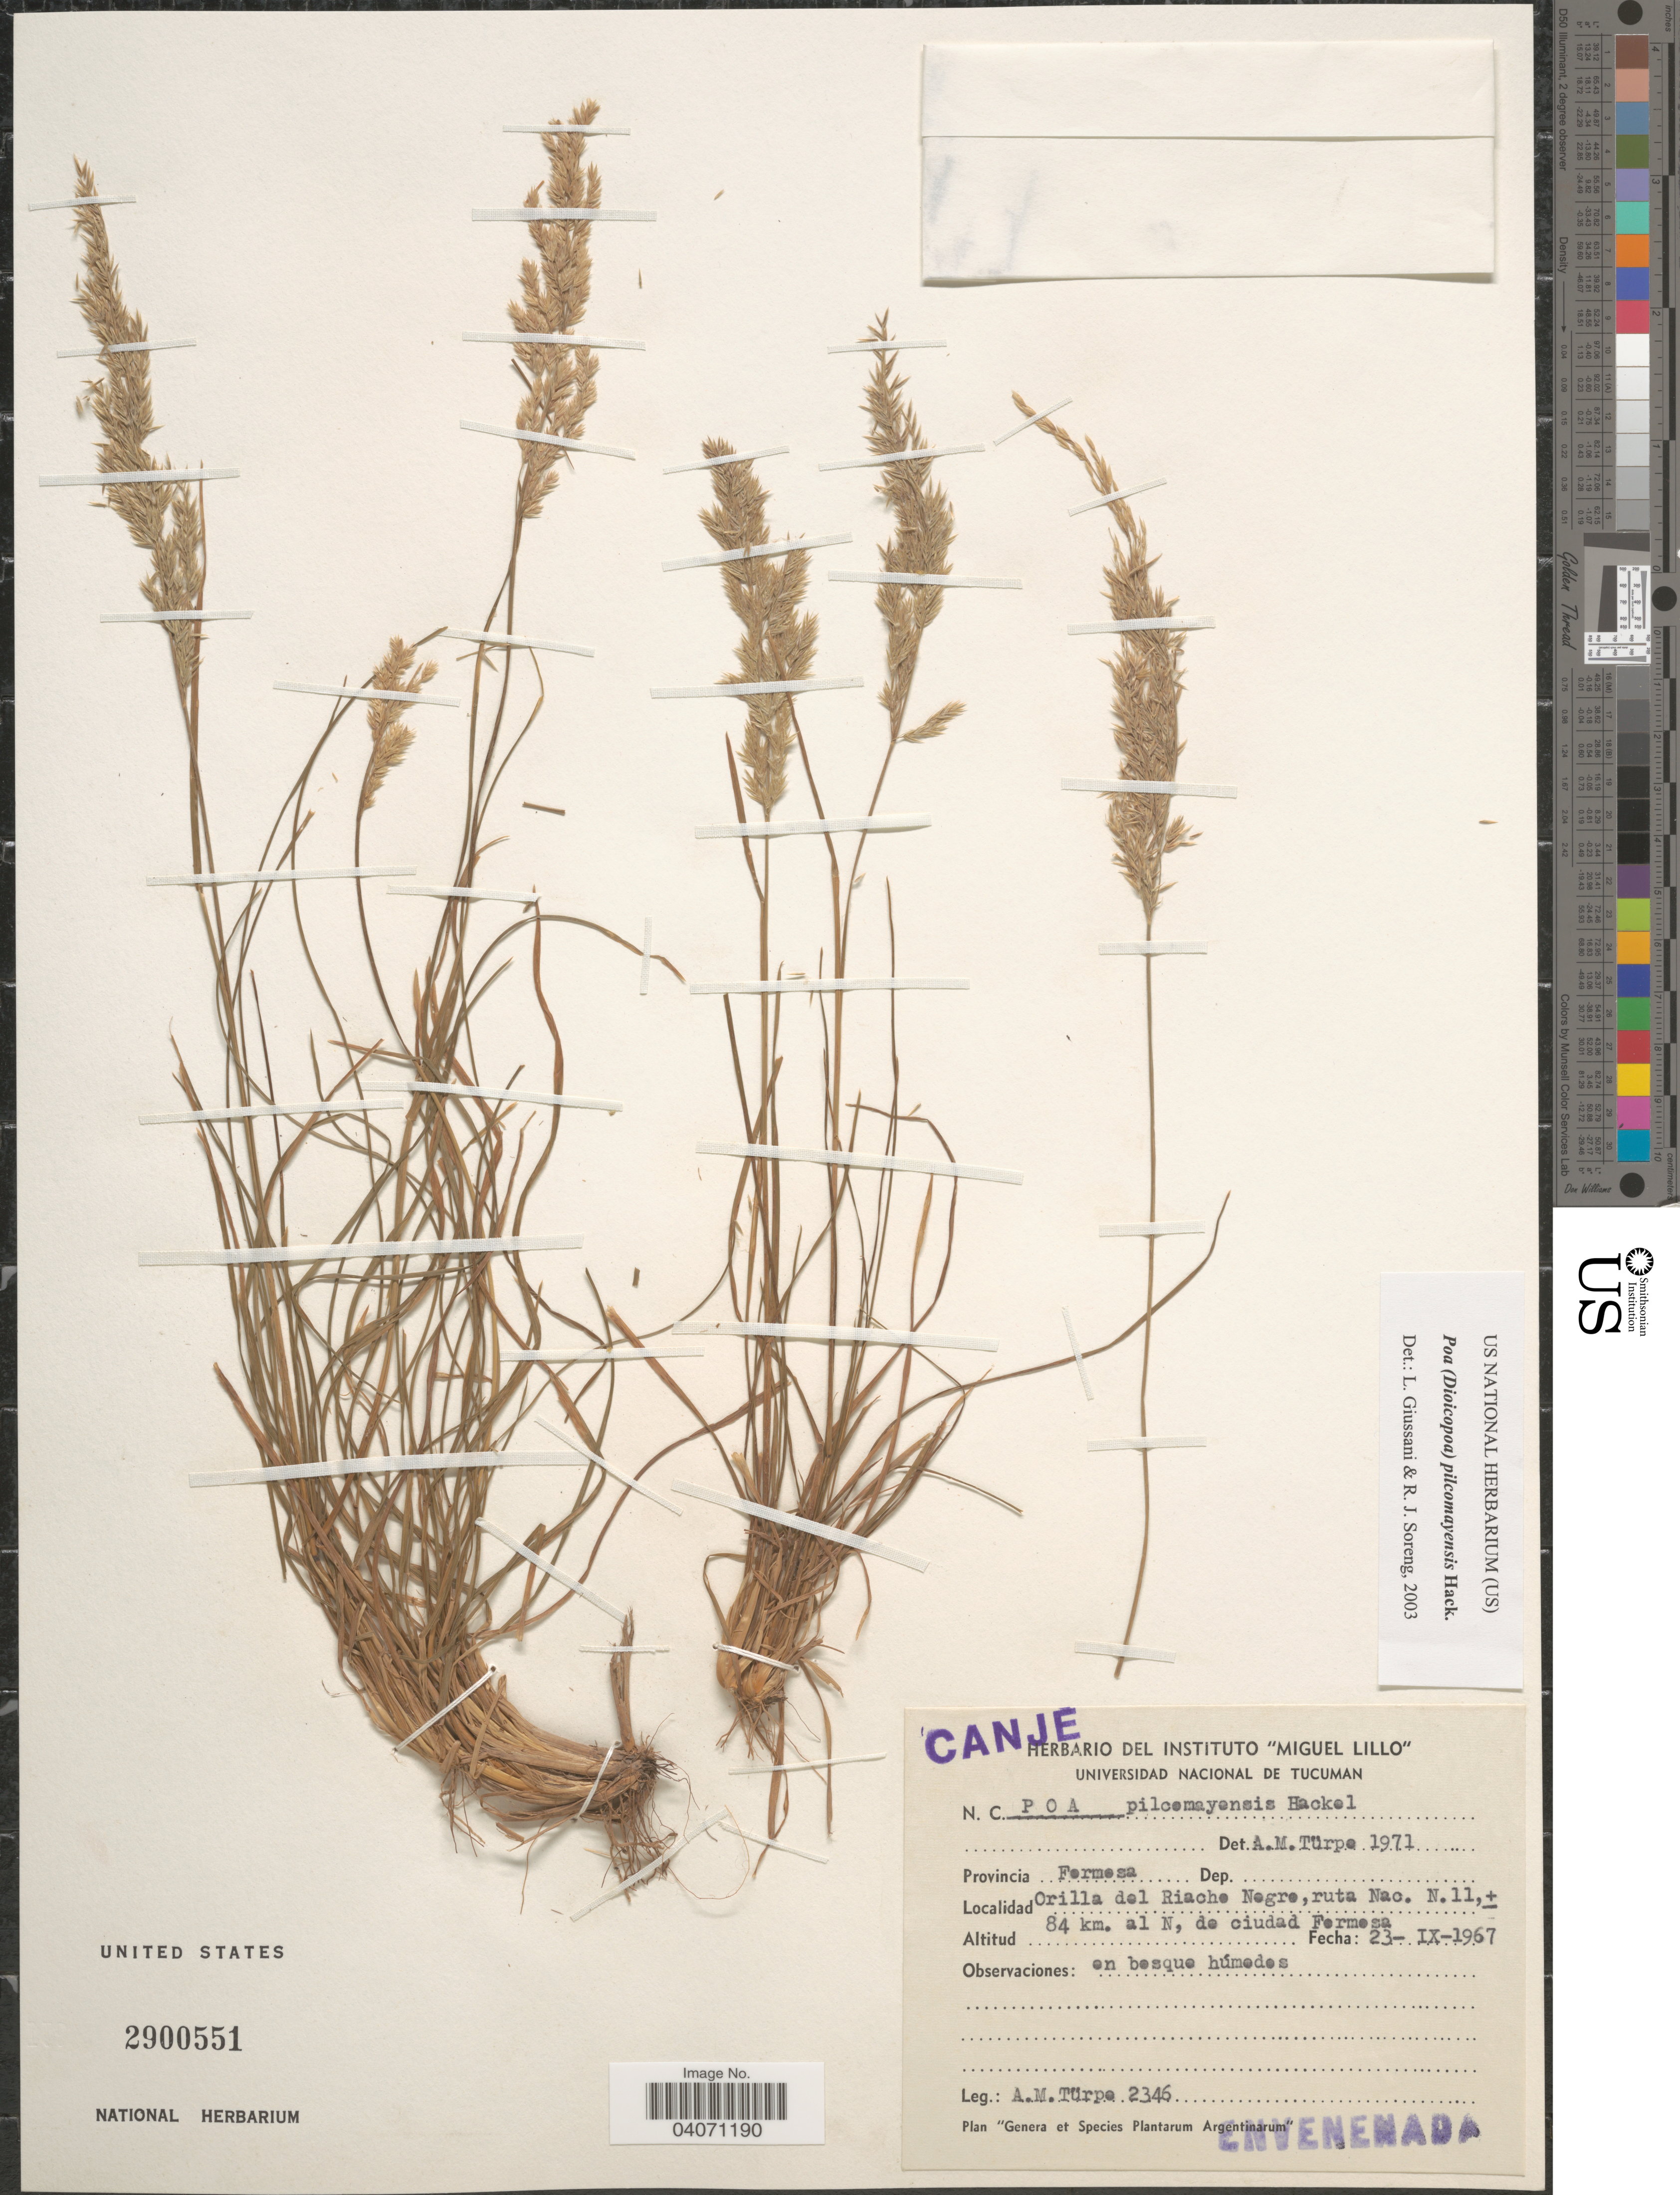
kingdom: Plantae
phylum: Tracheophyta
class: Liliopsida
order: Poales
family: Poaceae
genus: Poa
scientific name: Poa pilcomayensis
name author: Hack.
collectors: A. Türpe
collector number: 2346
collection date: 1967-09-23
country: Argentina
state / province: Formosa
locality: Orilla del Riacho Negro, ruta Nac. N.11, ± 84 km. al N, de ciudad Formosa.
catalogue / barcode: US 2900551